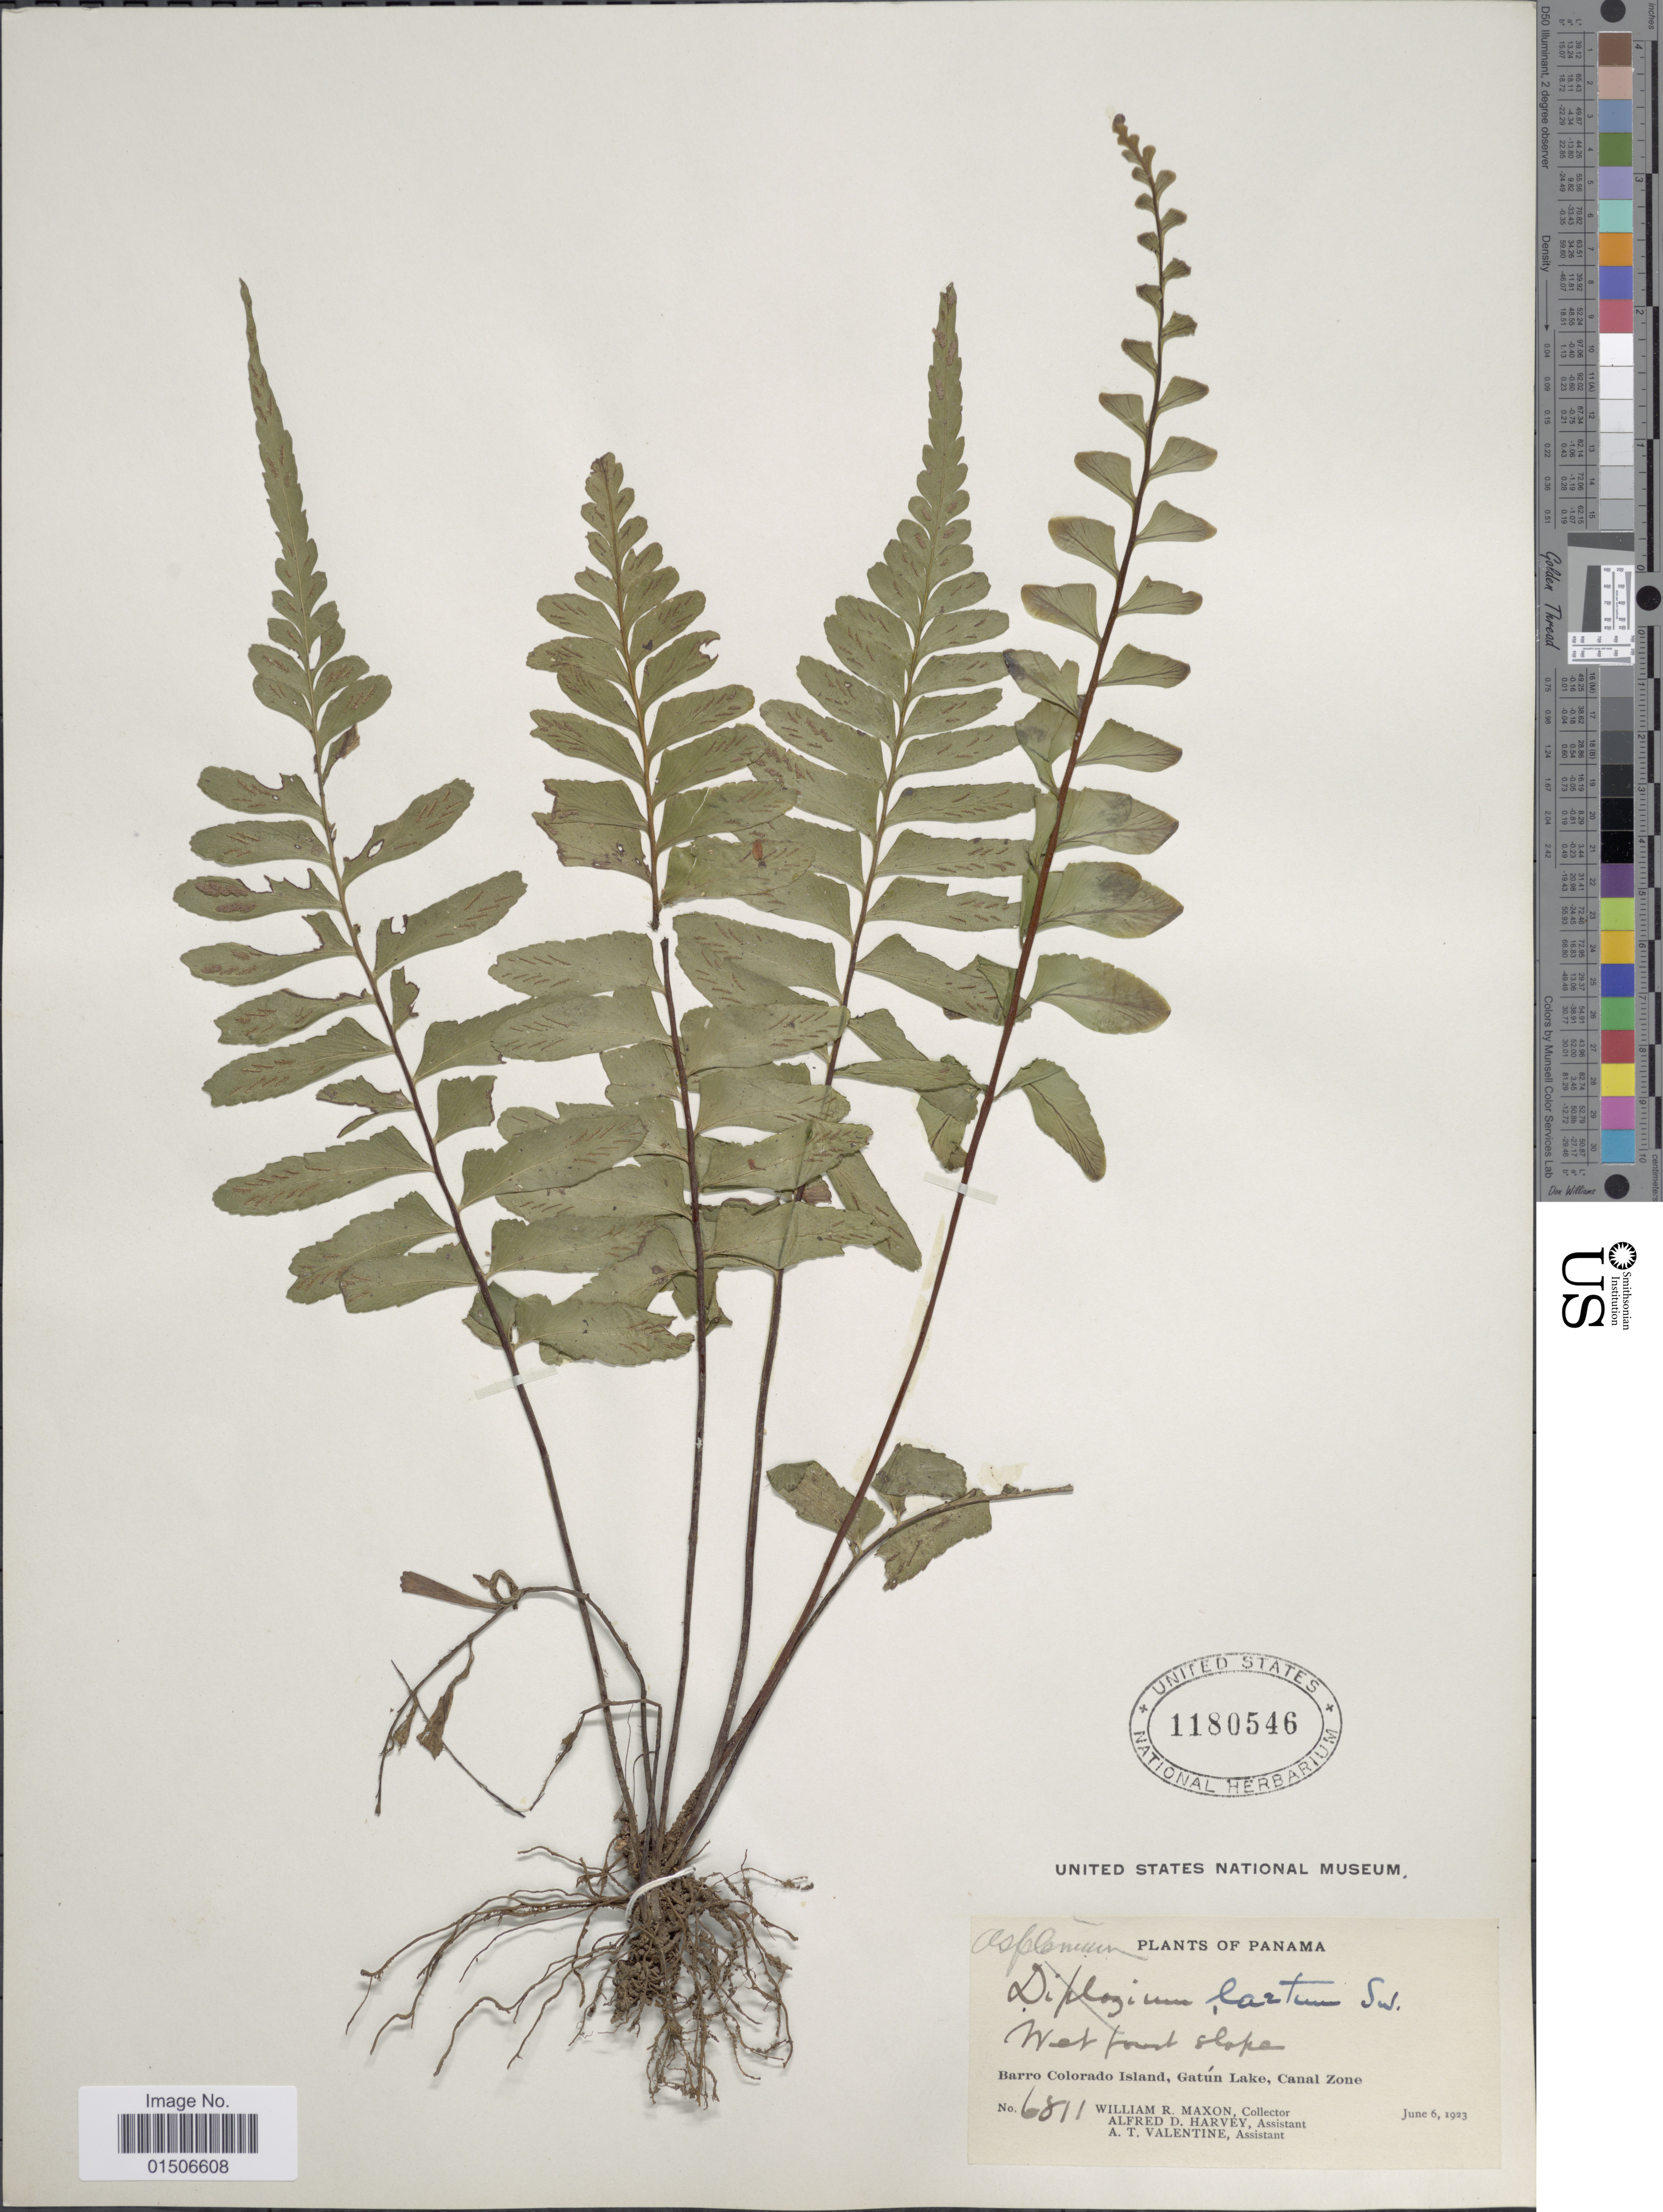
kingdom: Plantae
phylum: Tracheophyta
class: Polypodiopsida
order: Polypodiales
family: Aspleniaceae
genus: Asplenium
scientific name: Asplenium laetum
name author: Sw.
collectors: W. R. Maxon, A. D. Harvey & A. Valentine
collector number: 6811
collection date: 1923-06-06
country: Panama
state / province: Panamá Oeste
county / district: Canal Zone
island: Barro Colorado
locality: Wet forest slope, Barro Colorado Island, Gatún Lake, Canal Zone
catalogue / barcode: US 1180546